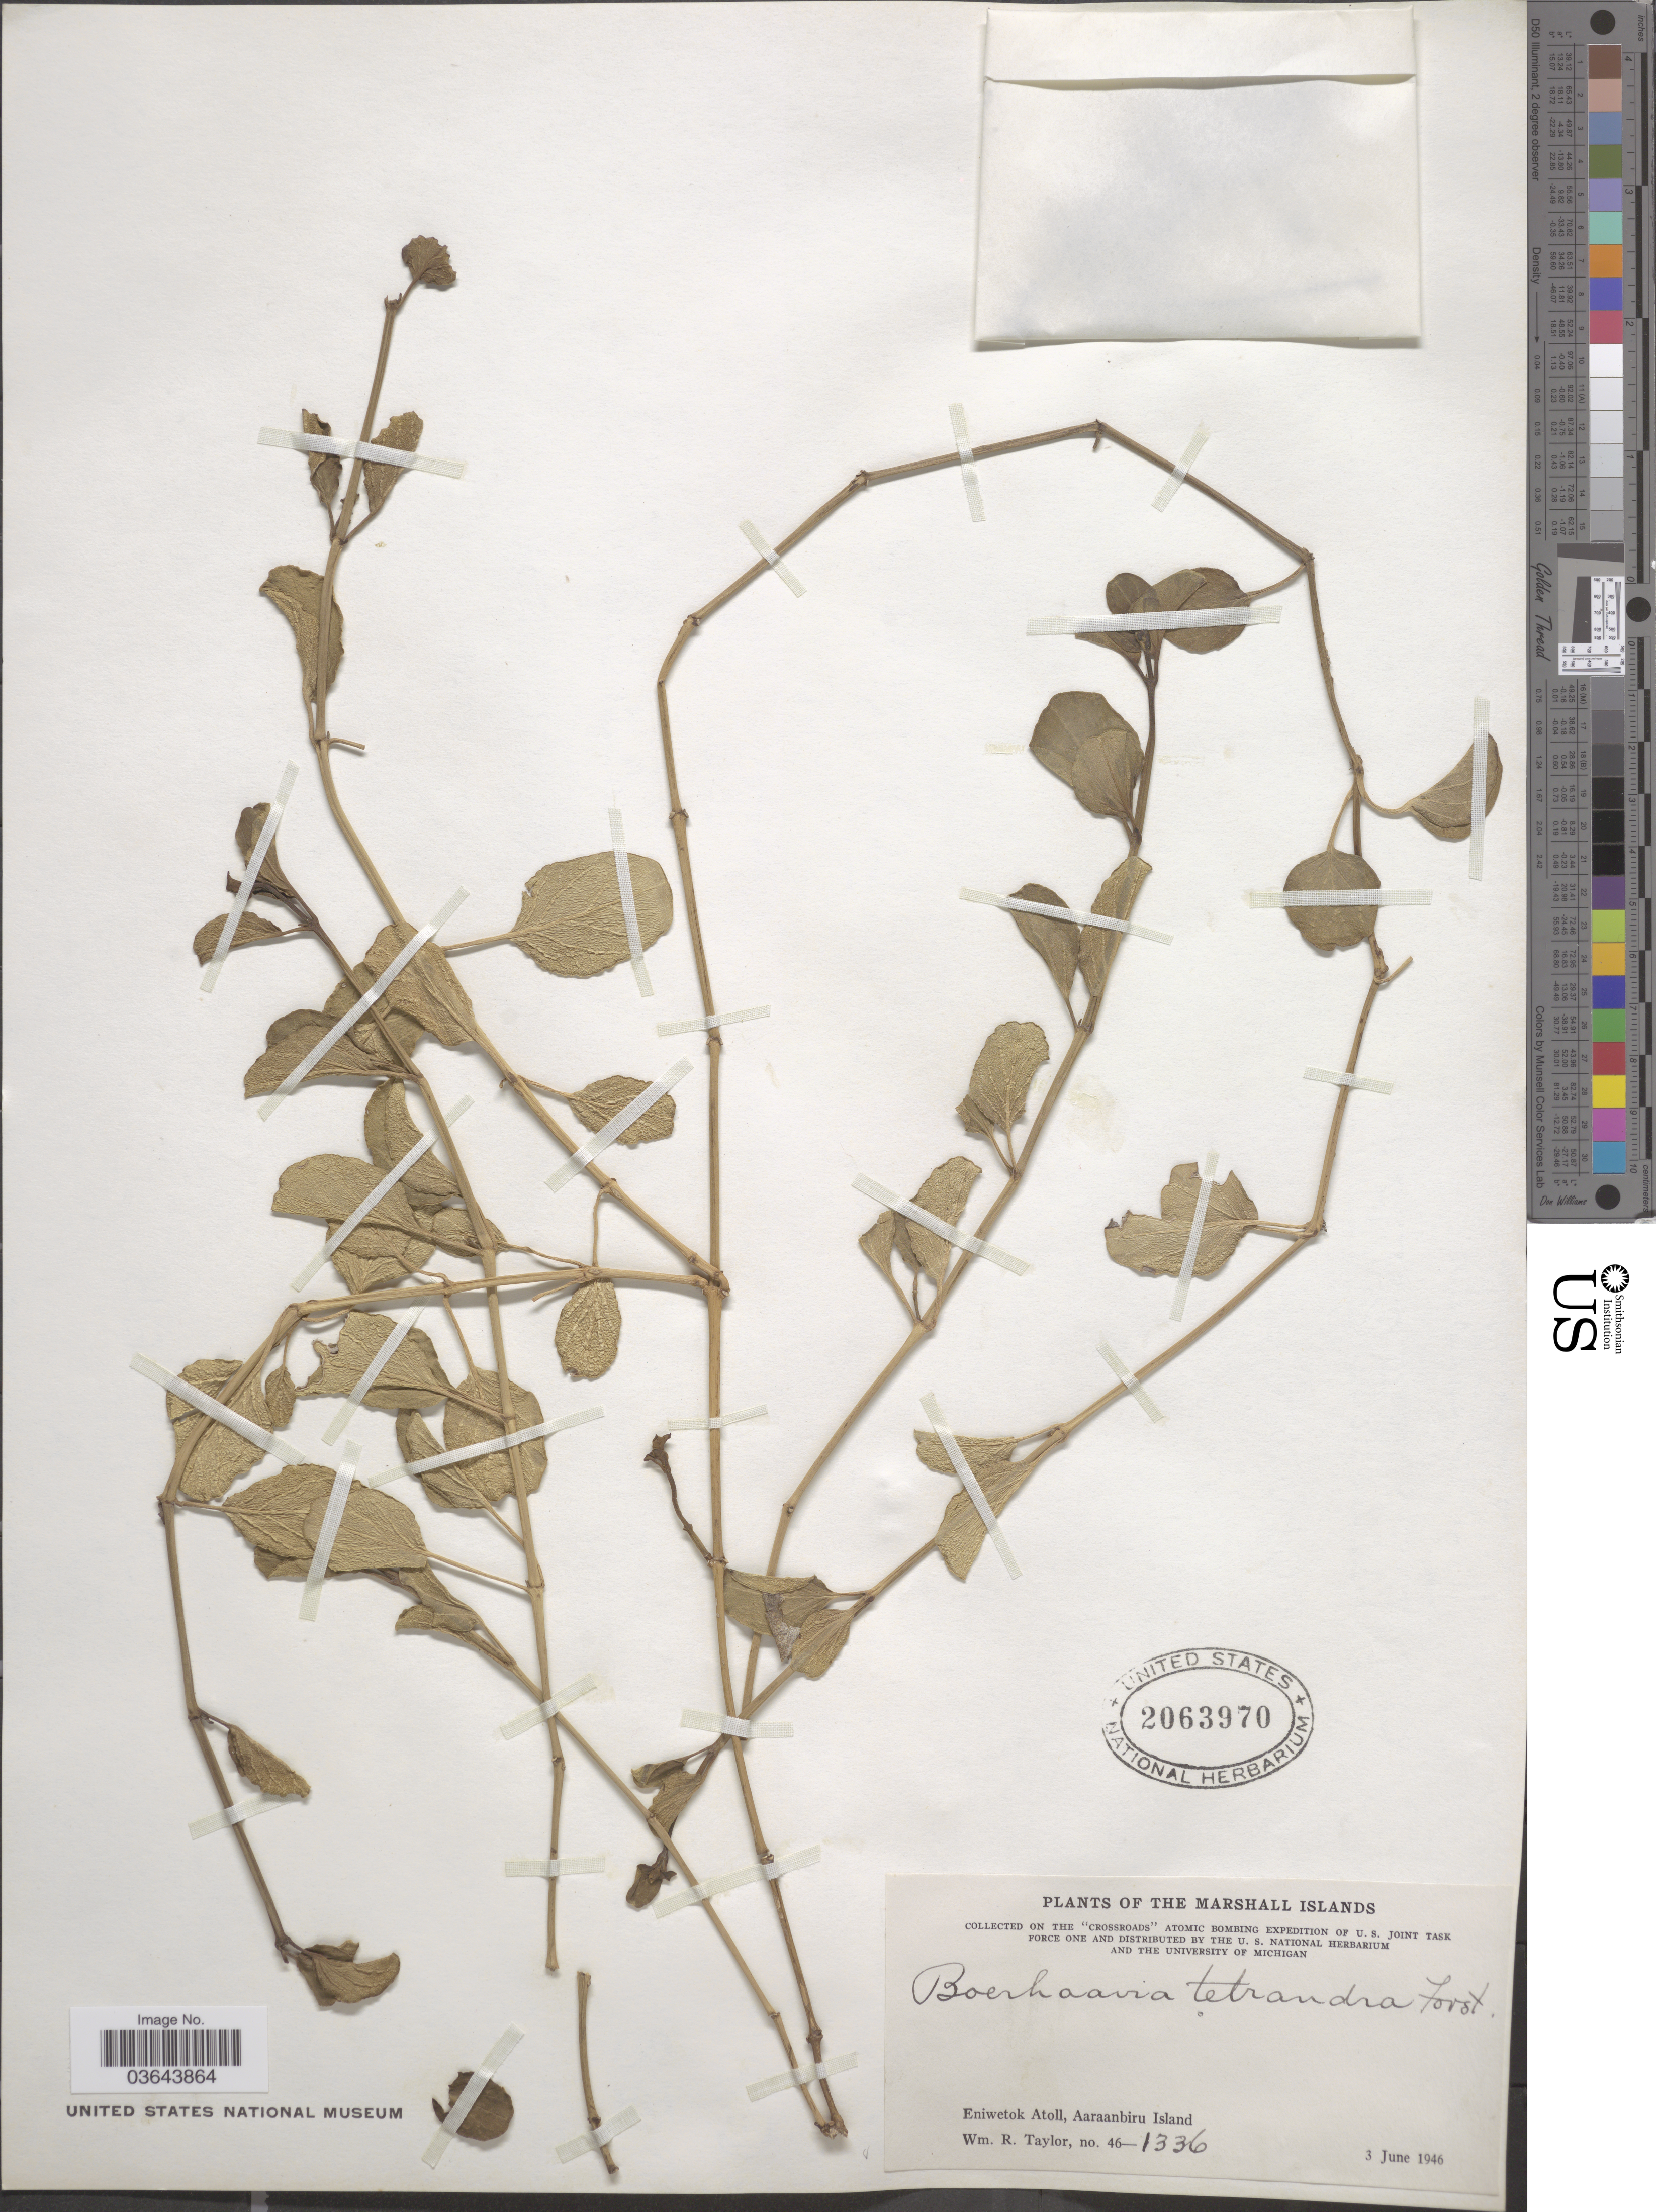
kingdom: Plantae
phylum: Tracheophyta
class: Magnoliopsida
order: Caryophyllales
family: Nyctaginaceae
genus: Boerhavia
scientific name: Boerhavia tetrandra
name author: G. Forst.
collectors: W. R. Taylor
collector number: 46-1336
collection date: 1946-06-03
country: Marshall Islands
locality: Eniwetok Atoll, Aaraanbiru Island.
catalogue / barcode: US 2063970